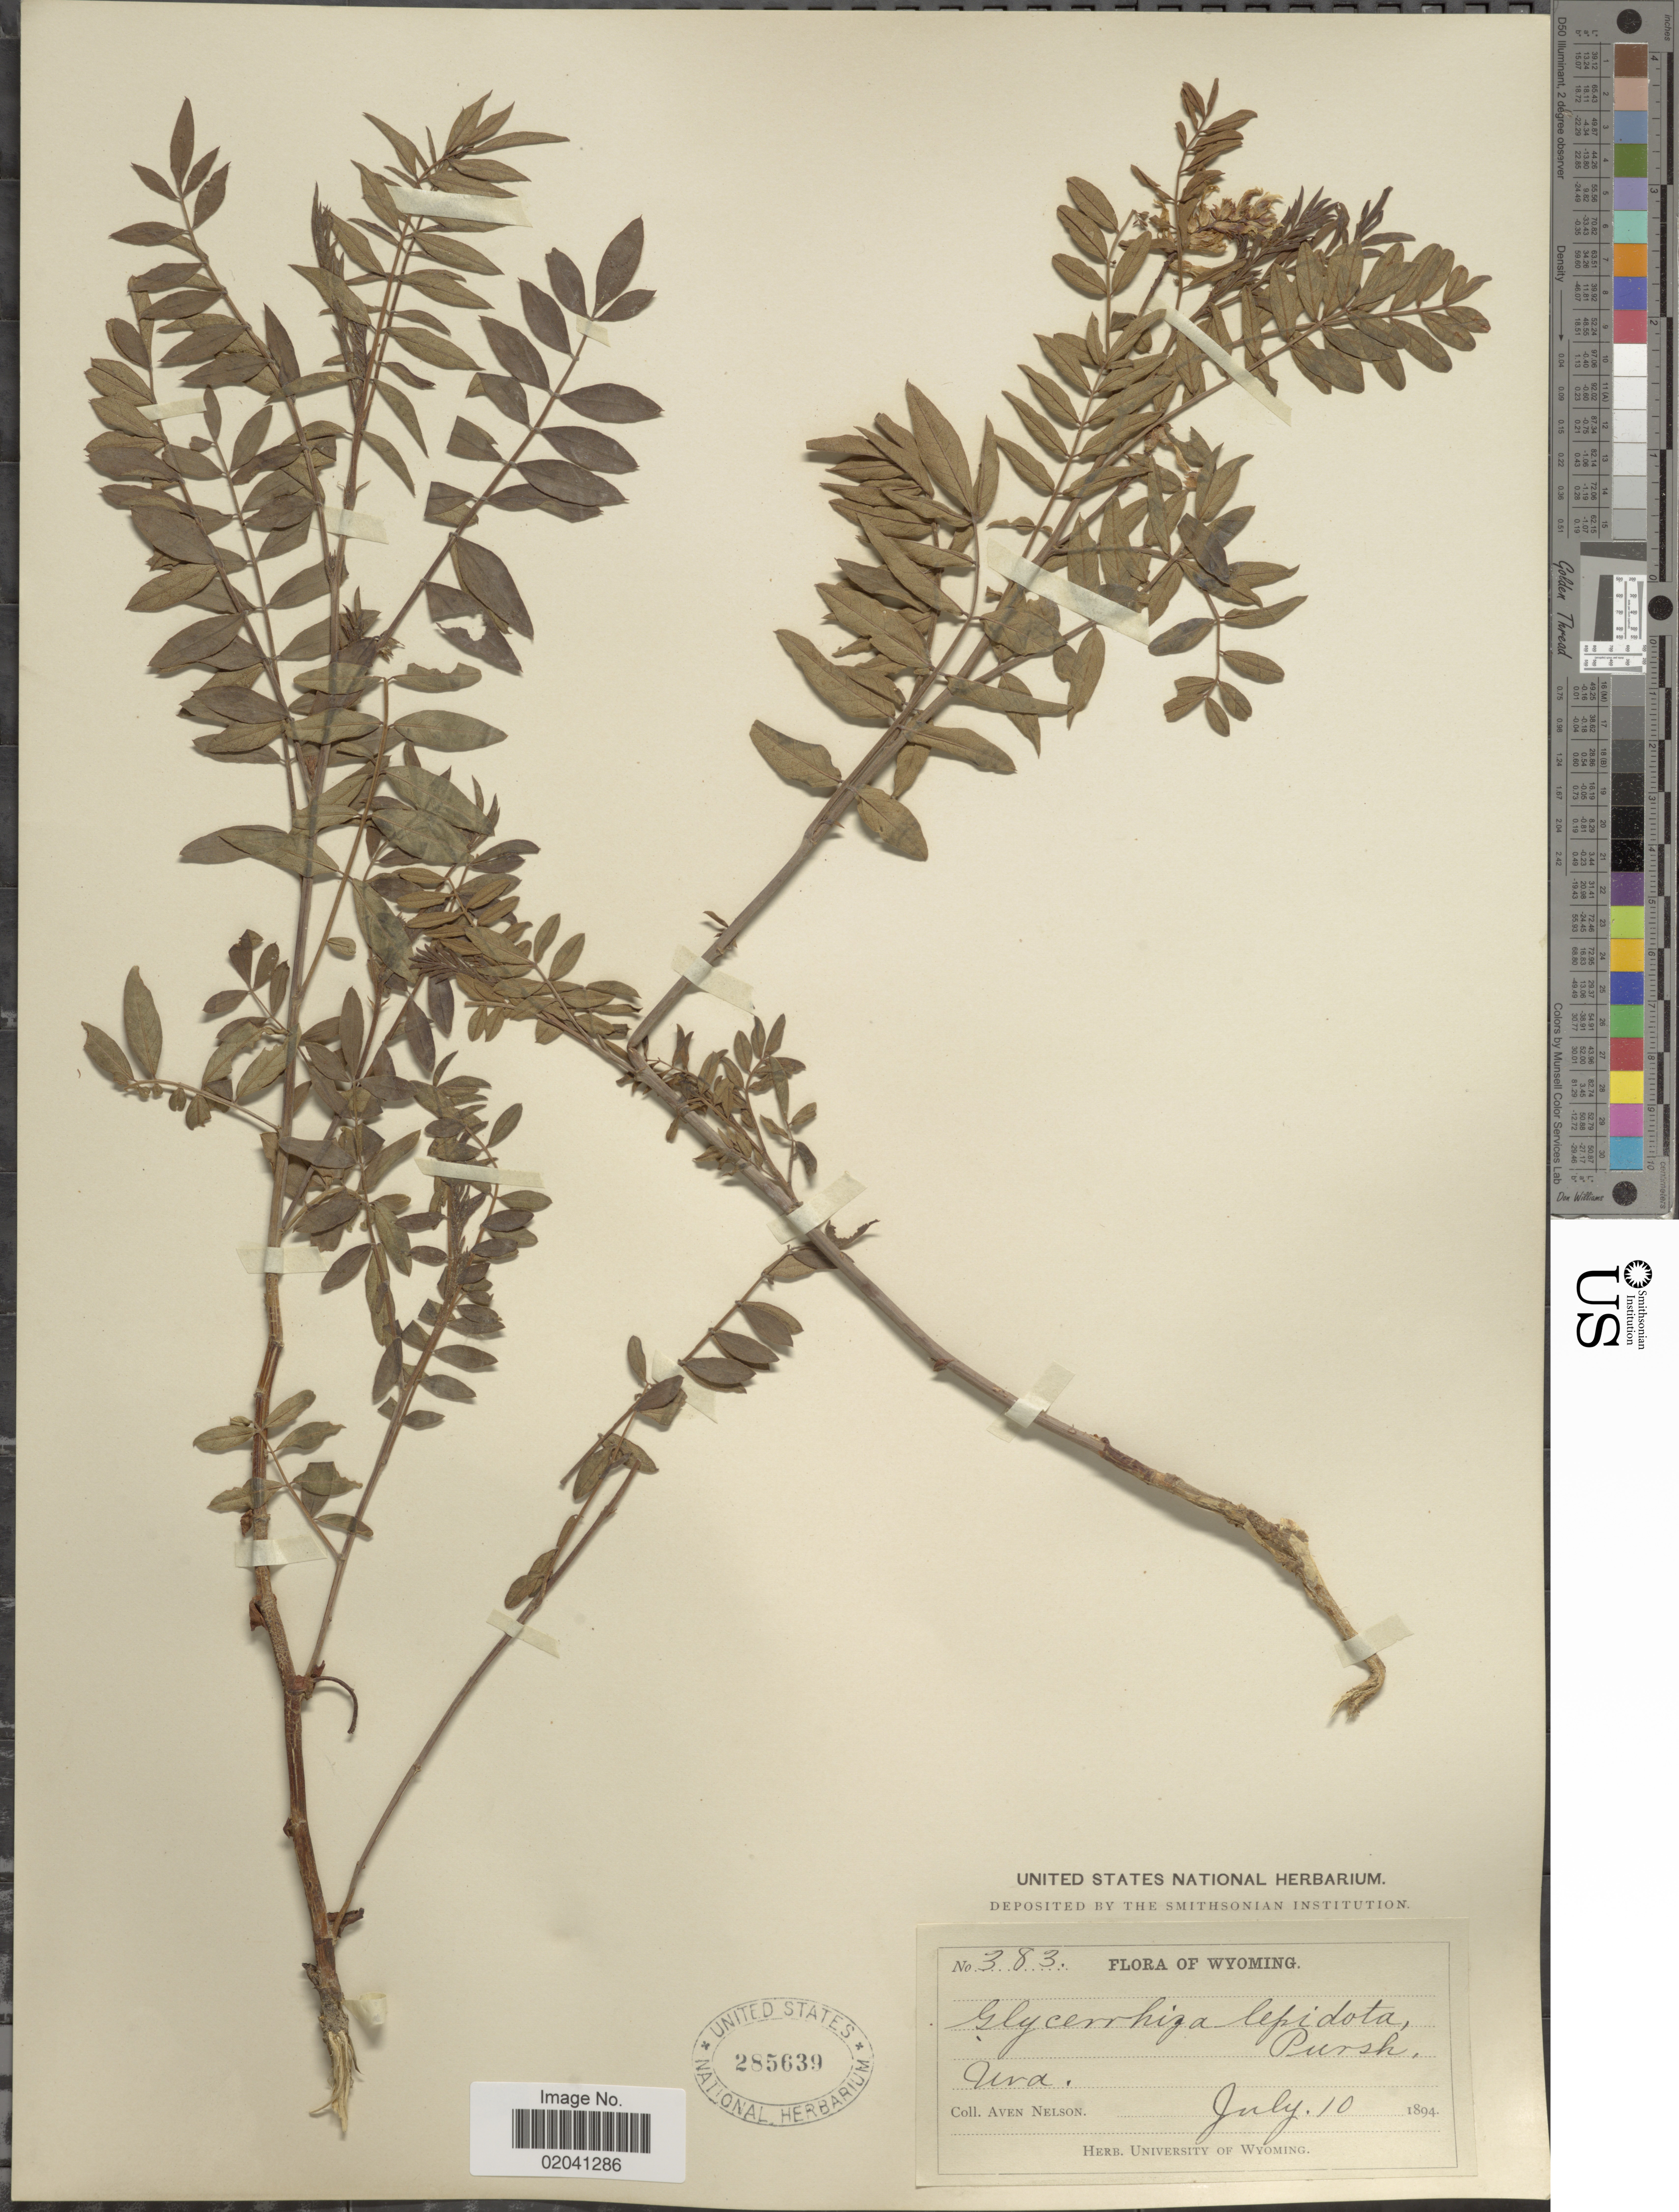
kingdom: Plantae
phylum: Tracheophyta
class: Magnoliopsida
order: Fabales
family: Fabaceae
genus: Glycyrrhiza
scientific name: Glycyrrhiza lepidota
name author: Pursh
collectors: A. Nelson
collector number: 383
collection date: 1894-07-10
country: United States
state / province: Wyoming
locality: Uva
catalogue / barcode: US 285639